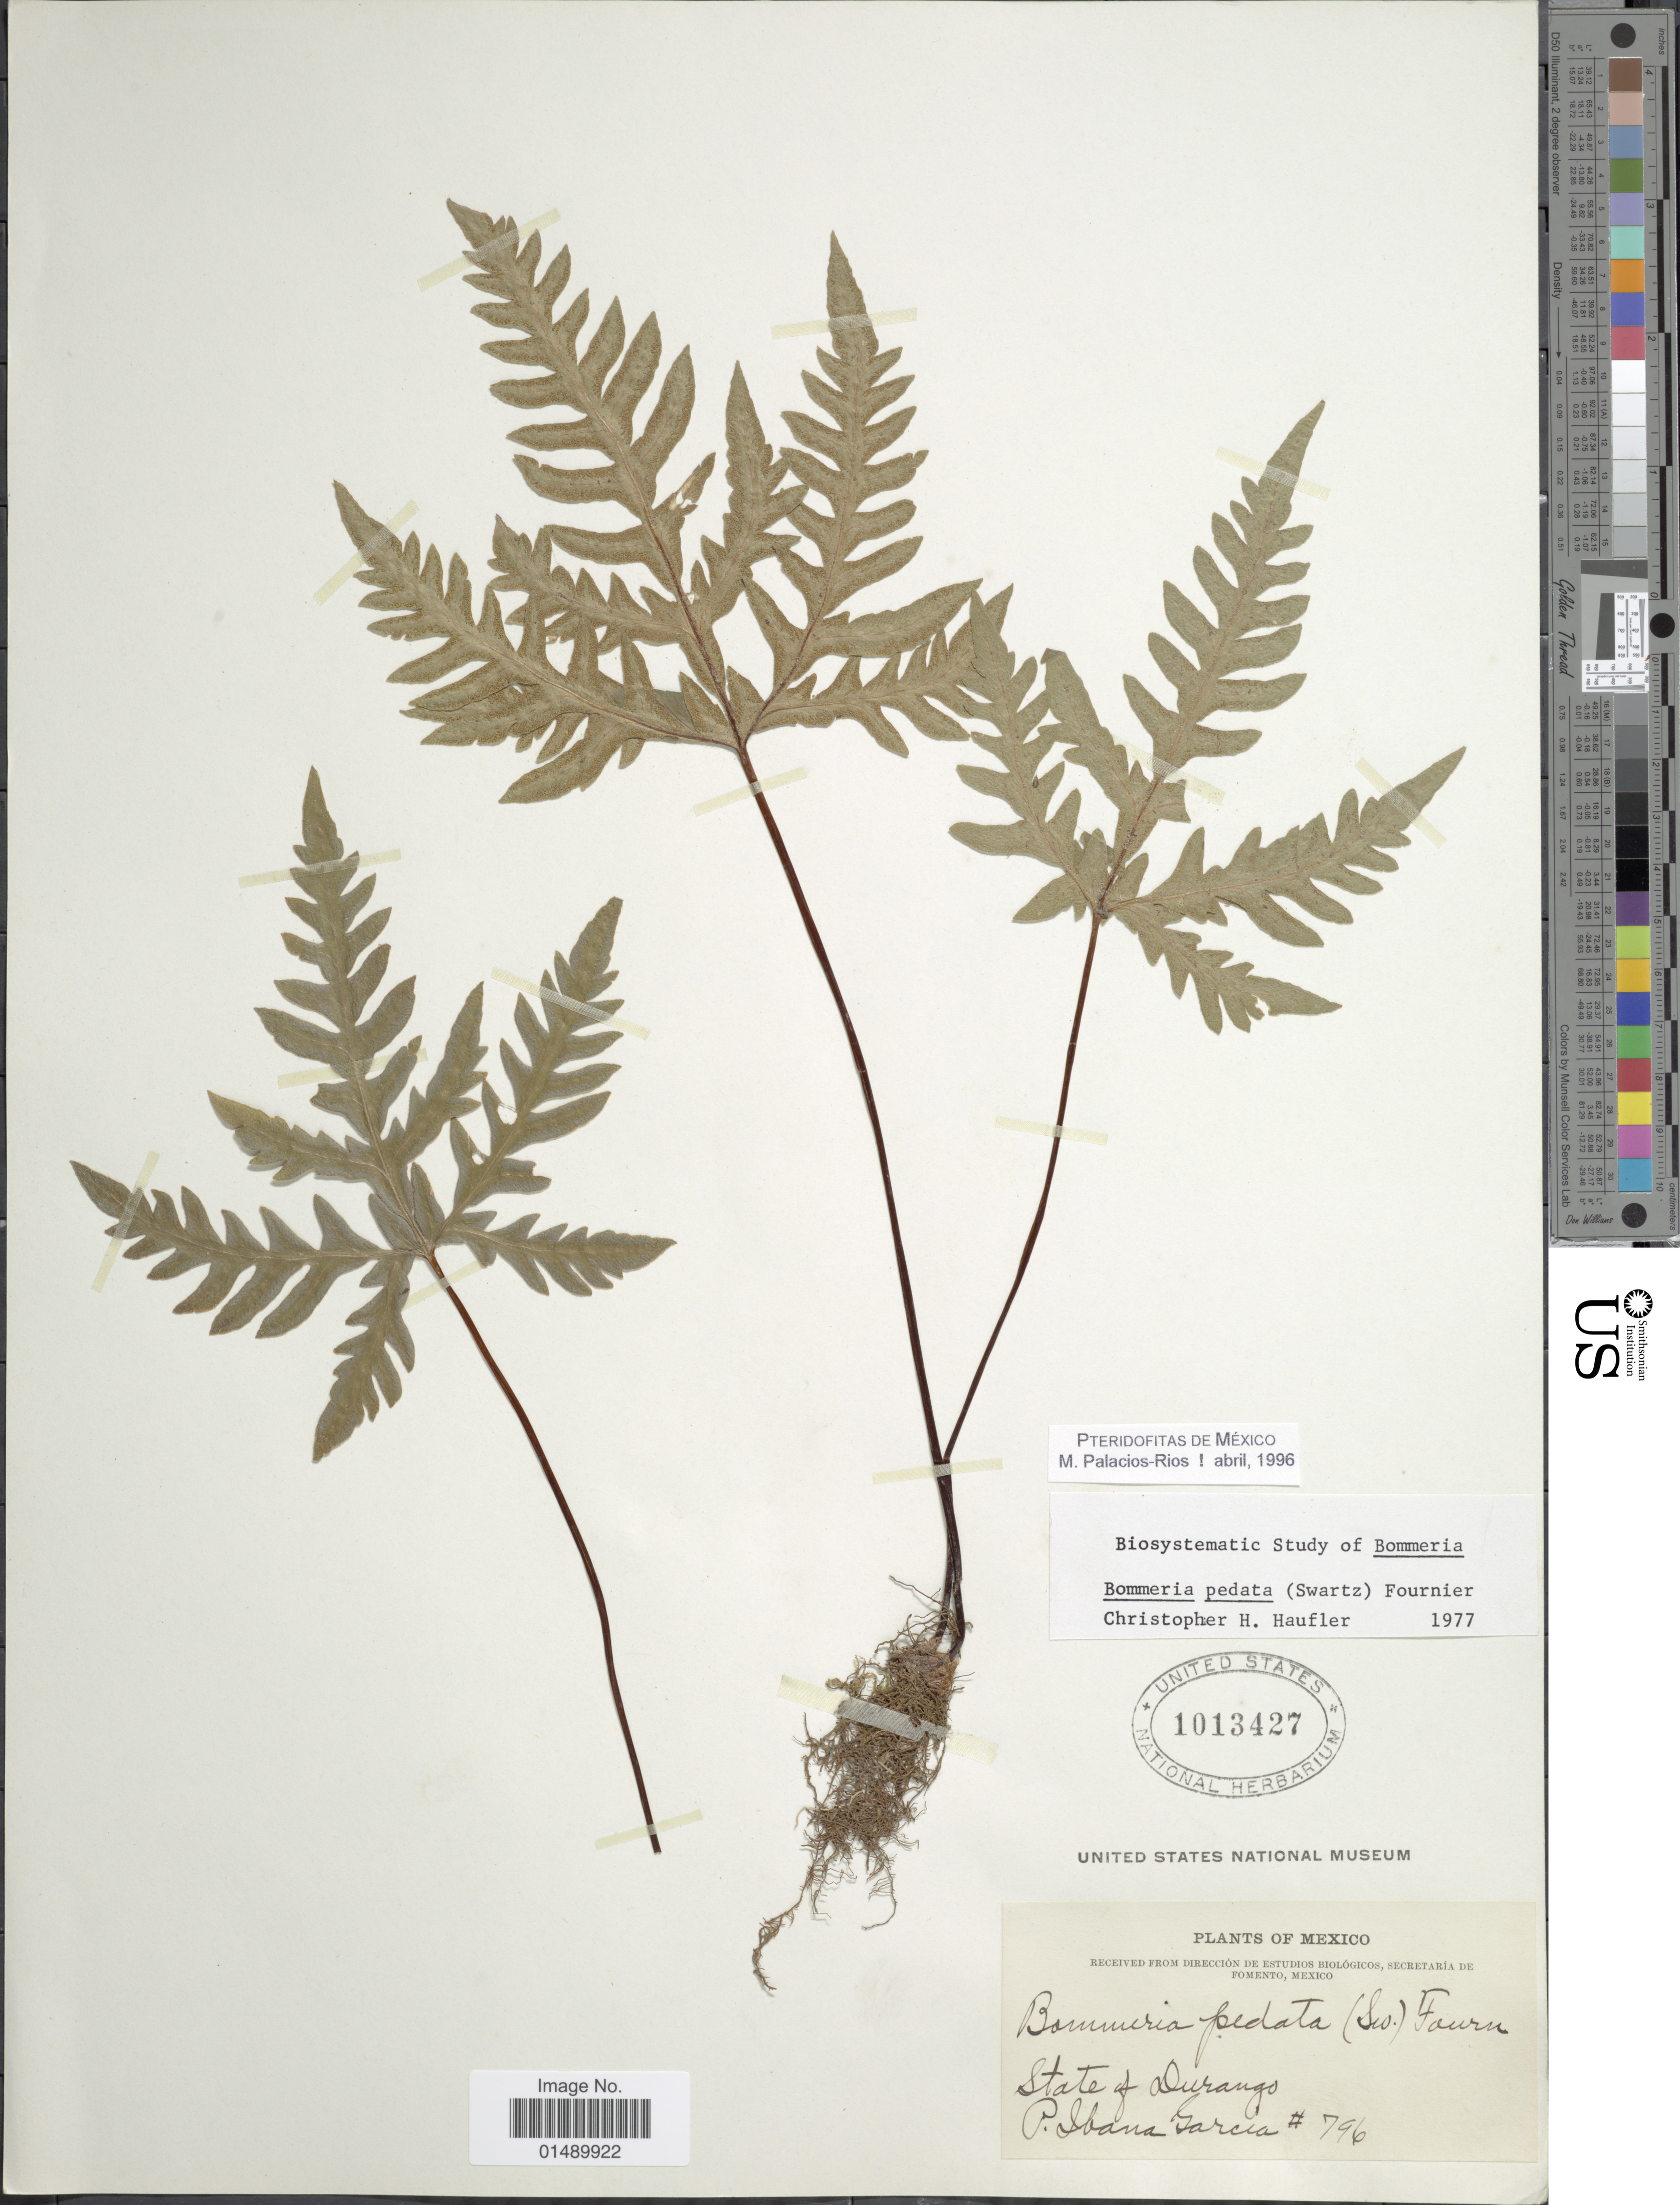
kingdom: Plantae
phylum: Tracheophyta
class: Polypodiopsida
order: Polypodiales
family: Pteridaceae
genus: Bommeria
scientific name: Bommeria pedata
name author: (Sw.) E. Fourn.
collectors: P. Ibana-Garcia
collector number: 796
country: Mexico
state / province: Durango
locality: Mexico, State of Durango.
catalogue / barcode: US 1013427